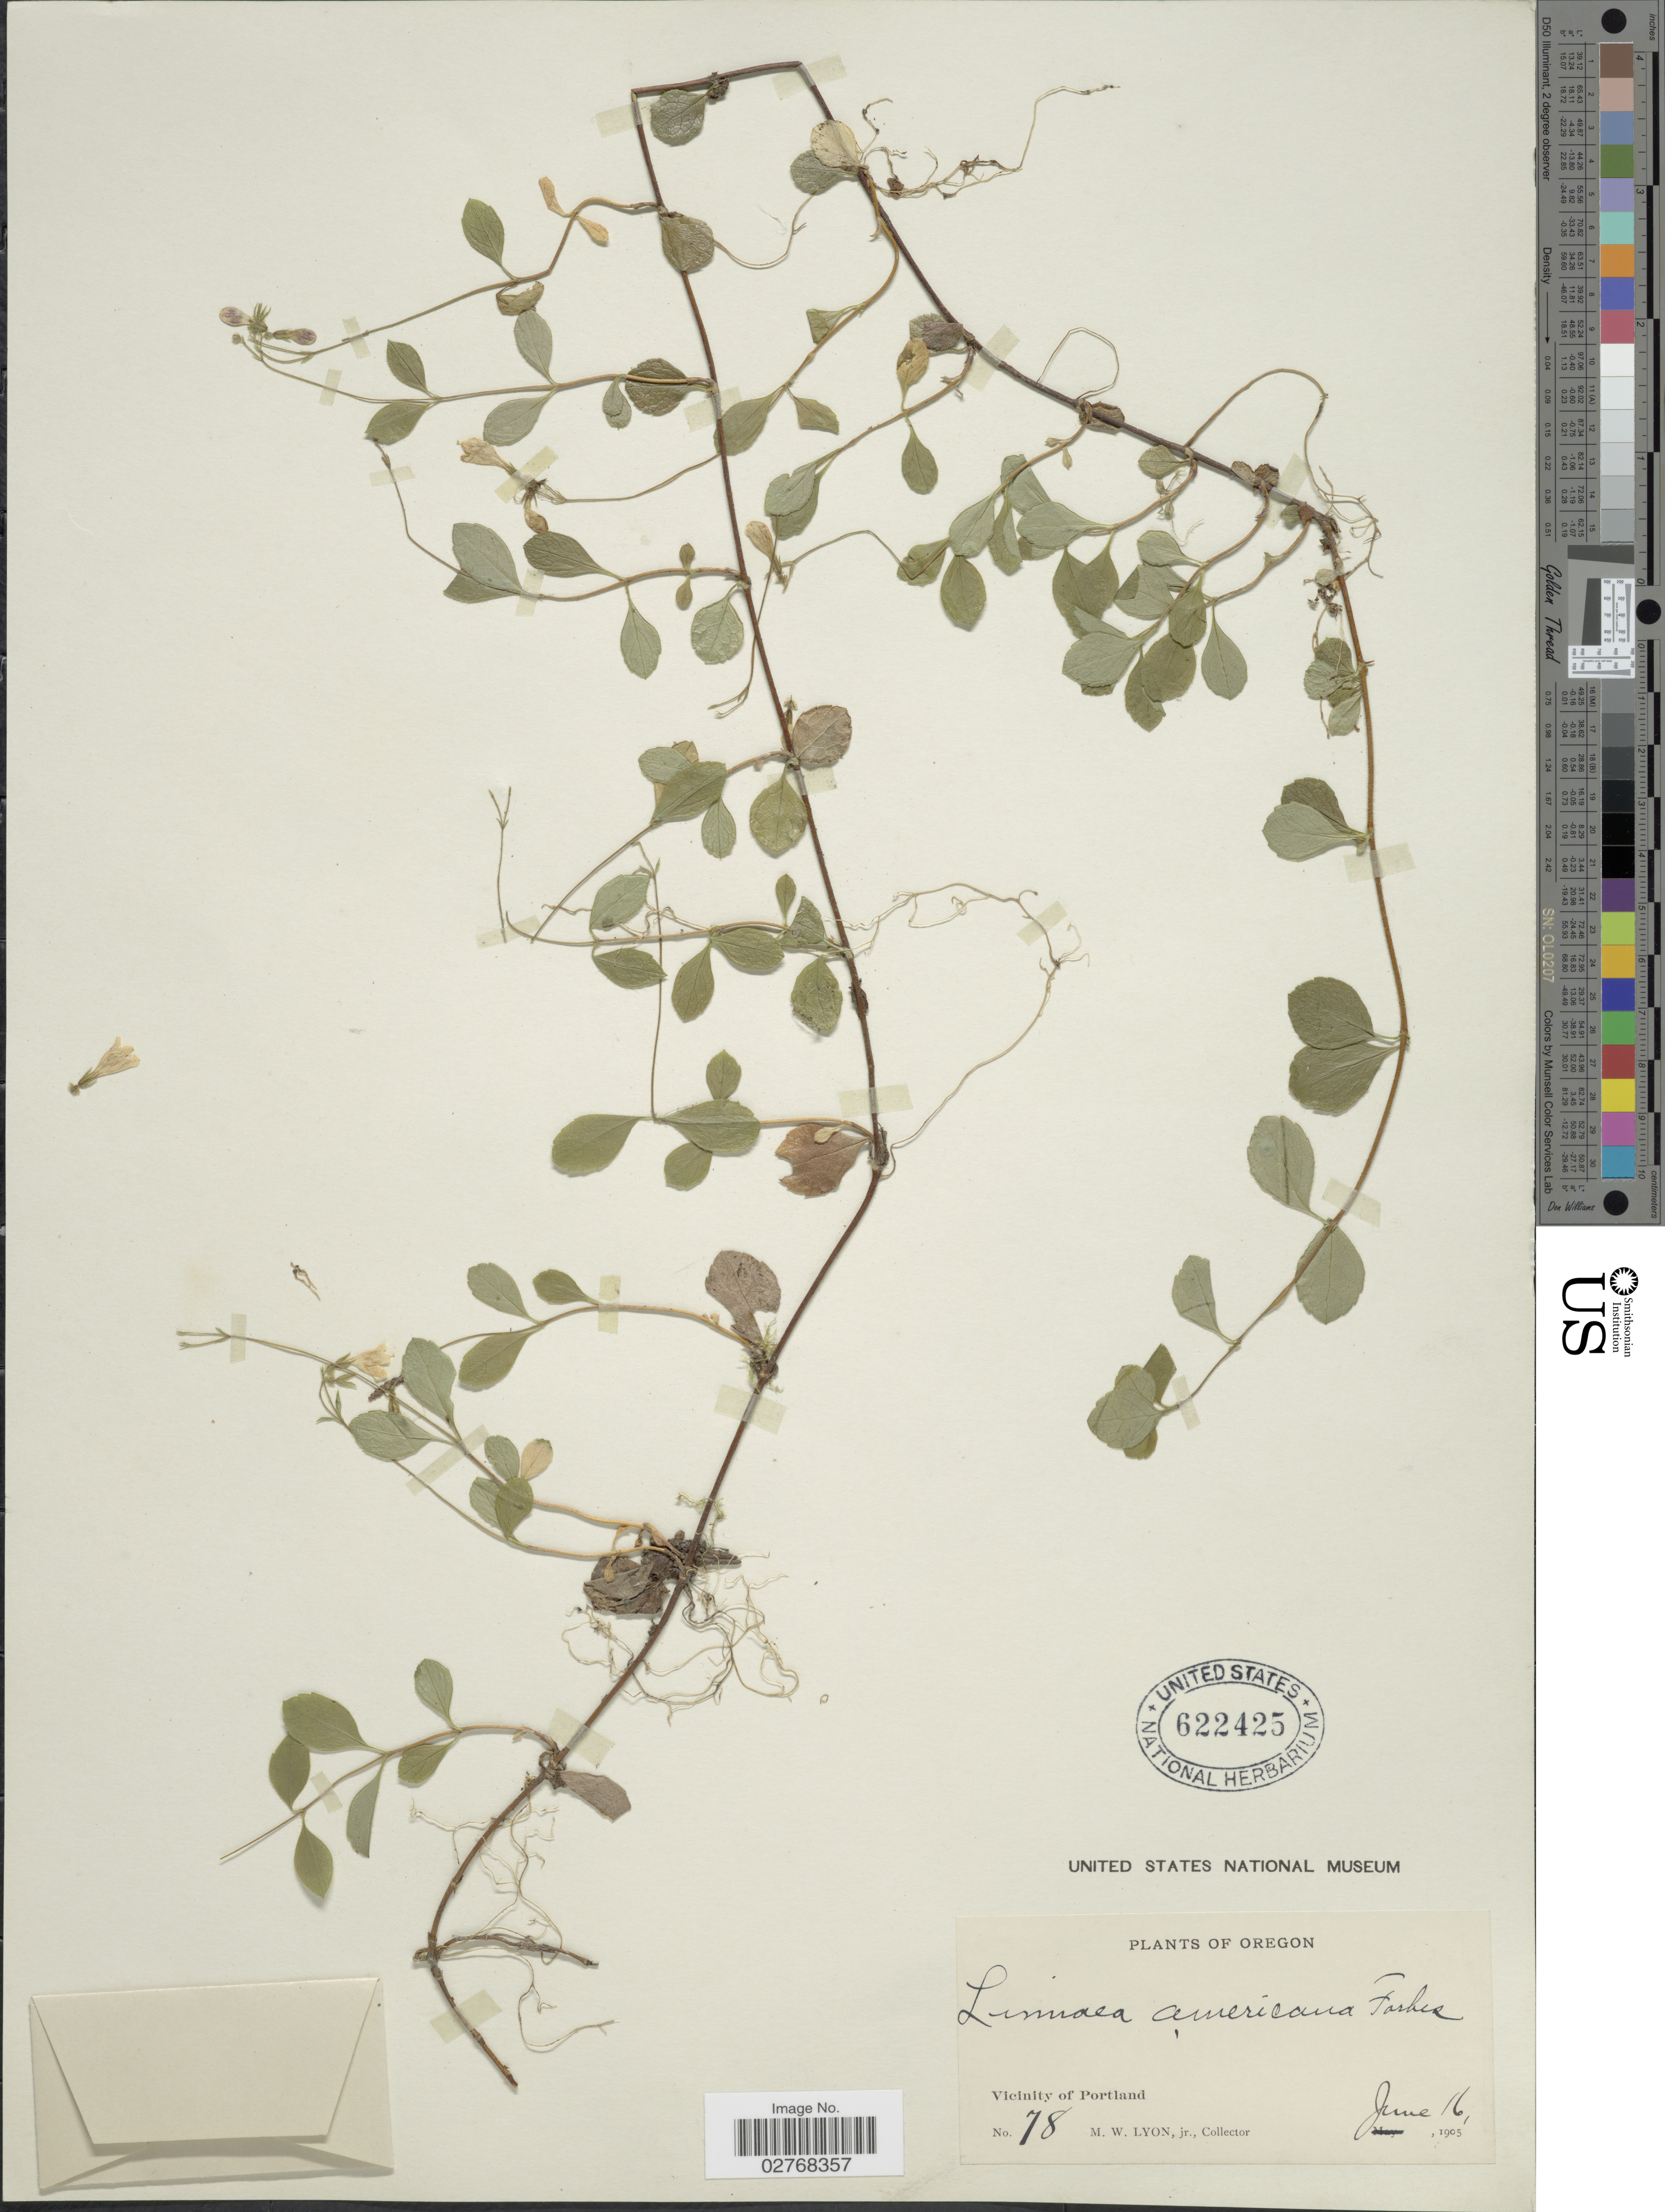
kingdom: Plantae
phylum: Tracheophyta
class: Magnoliopsida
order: Dipsacales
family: Caprifoliaceae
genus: Linnaea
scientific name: Linnaea borealis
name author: L.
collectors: M. Lyon Jr.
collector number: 78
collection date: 1905-06-16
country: United States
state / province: Oregon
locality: Vicinity of Portland.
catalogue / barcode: US 622425